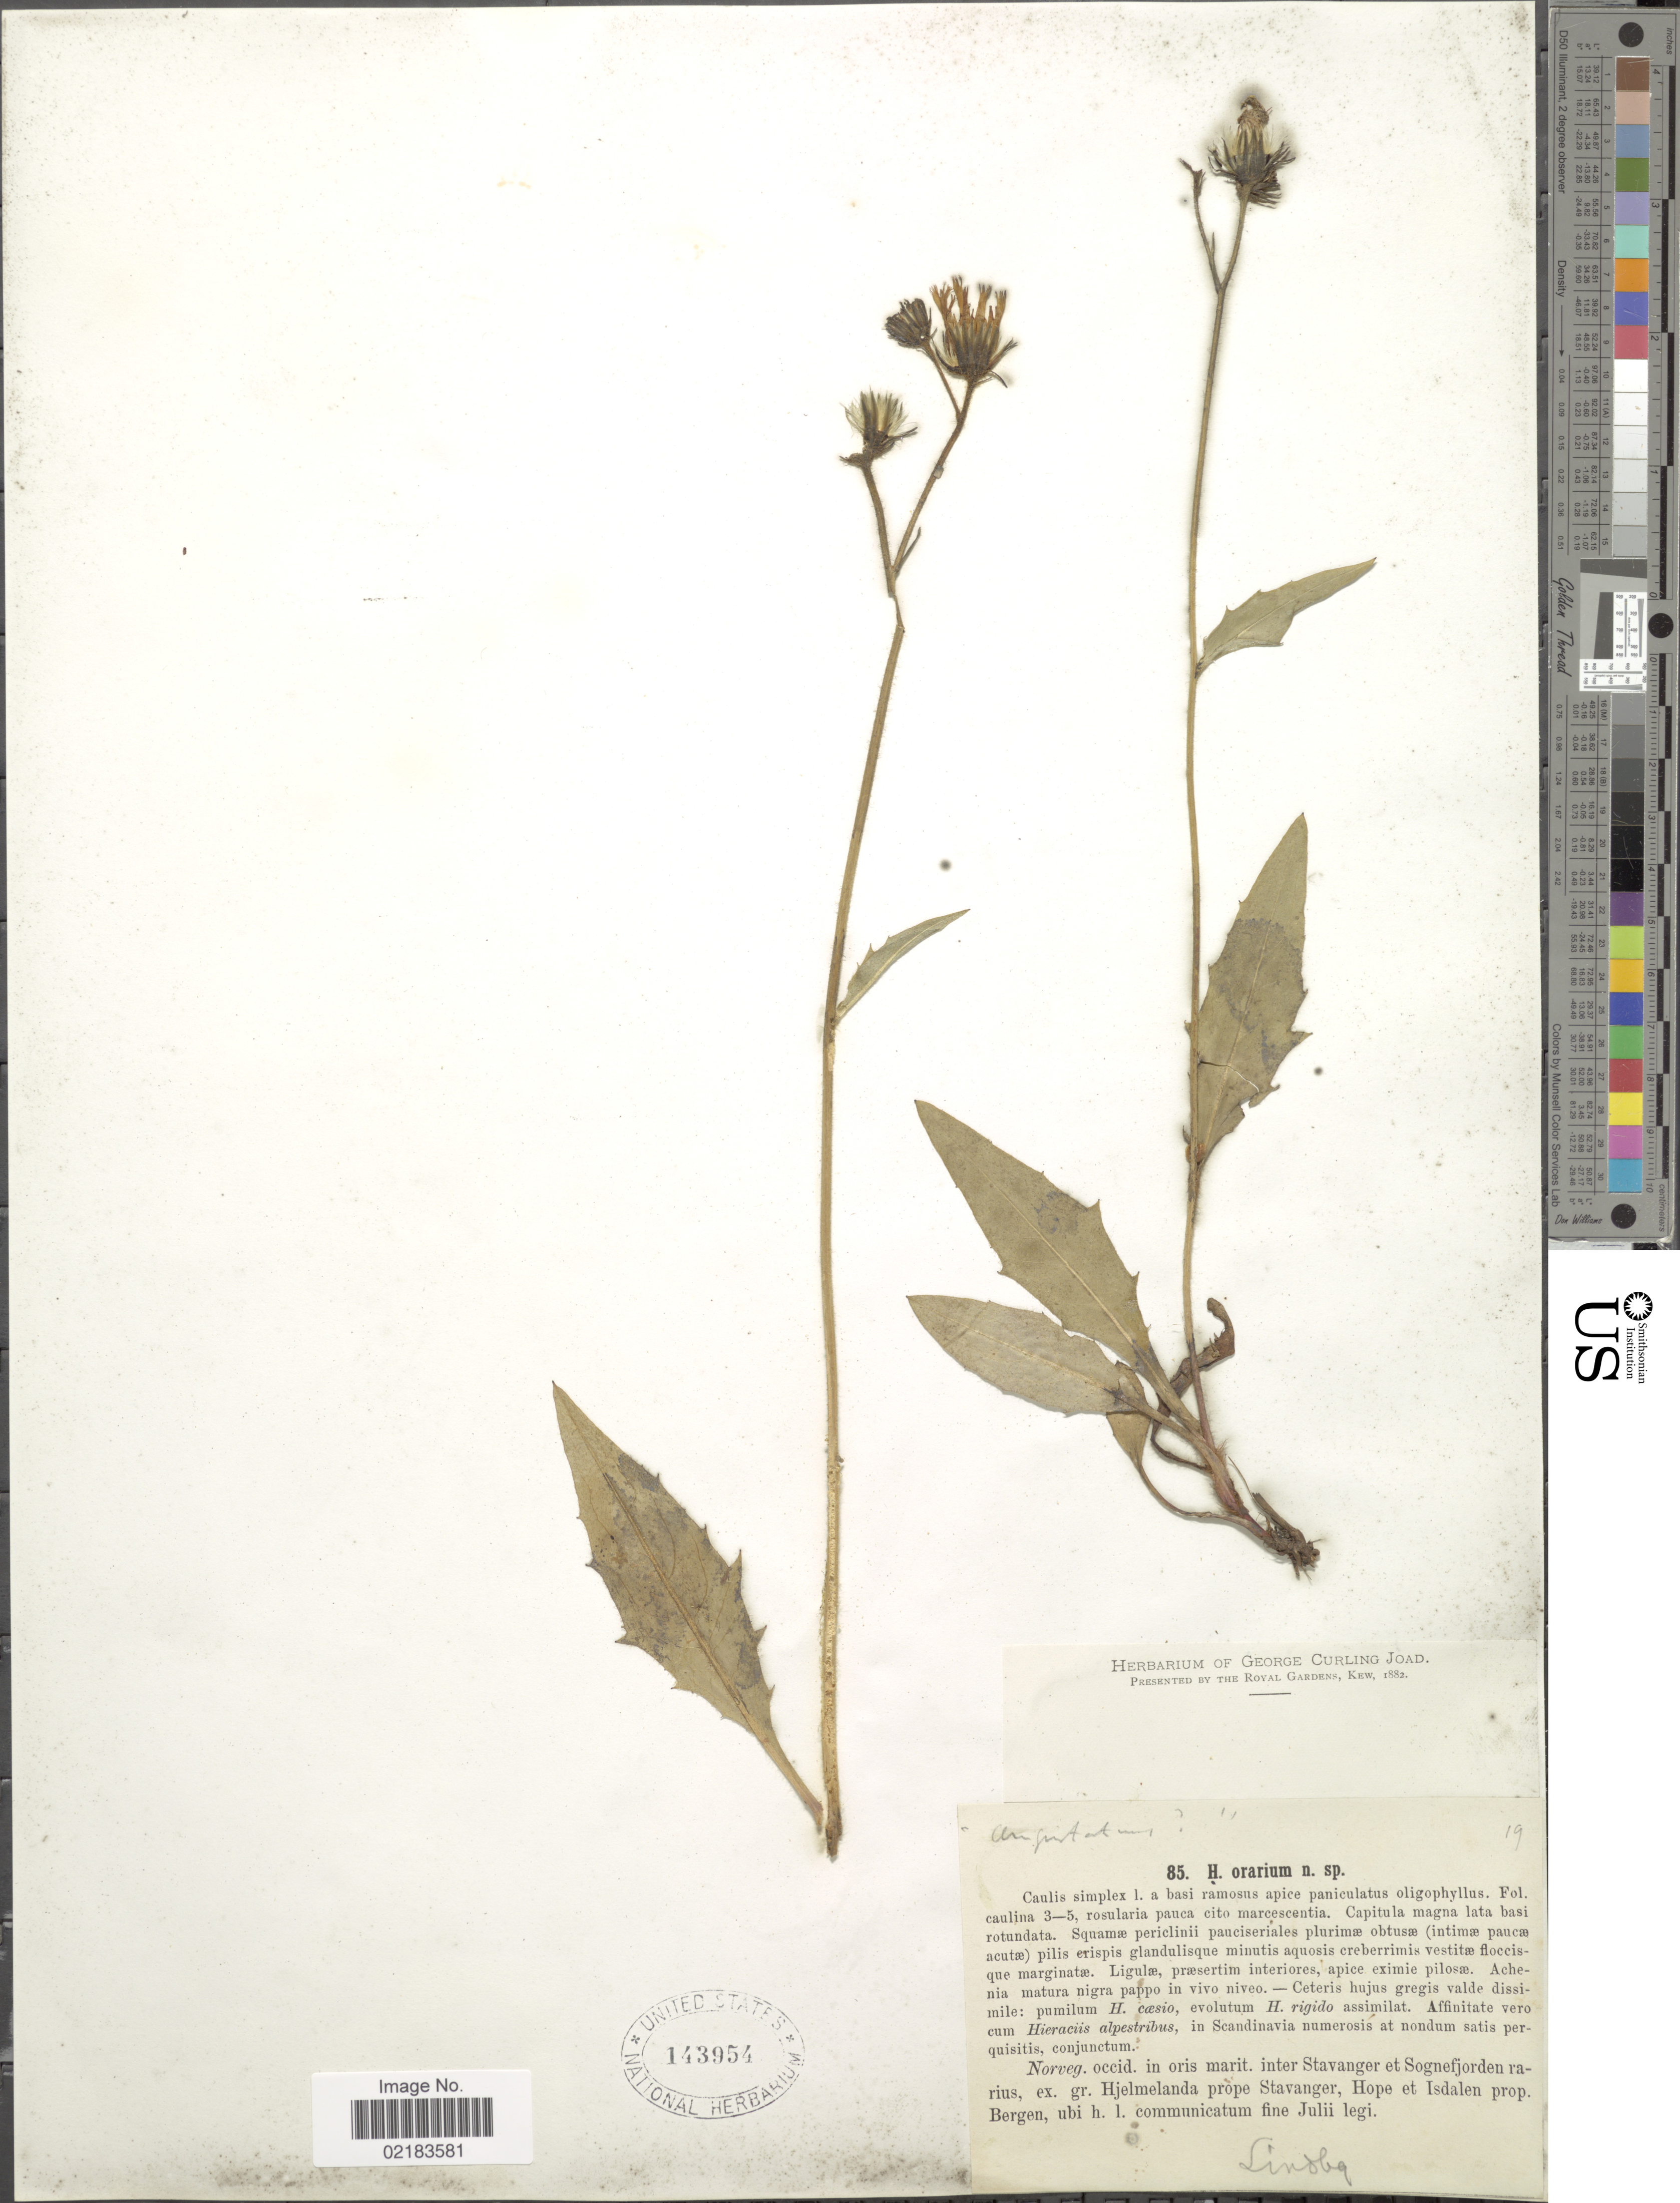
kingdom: Plantae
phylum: Tracheophyta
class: Magnoliopsida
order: Asterales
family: Asteraceae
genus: Hieracium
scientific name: Hieracium orarium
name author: Lindeb.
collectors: Lindbg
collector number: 85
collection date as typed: fine juli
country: Norway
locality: Norveg. occid. in oris marit. inter Stavanger et Sognefjorden rarius, ex. gr. Hjelmelanda prope Stavanger, Hope et Isdalen prop. Bergen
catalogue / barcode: US 143954